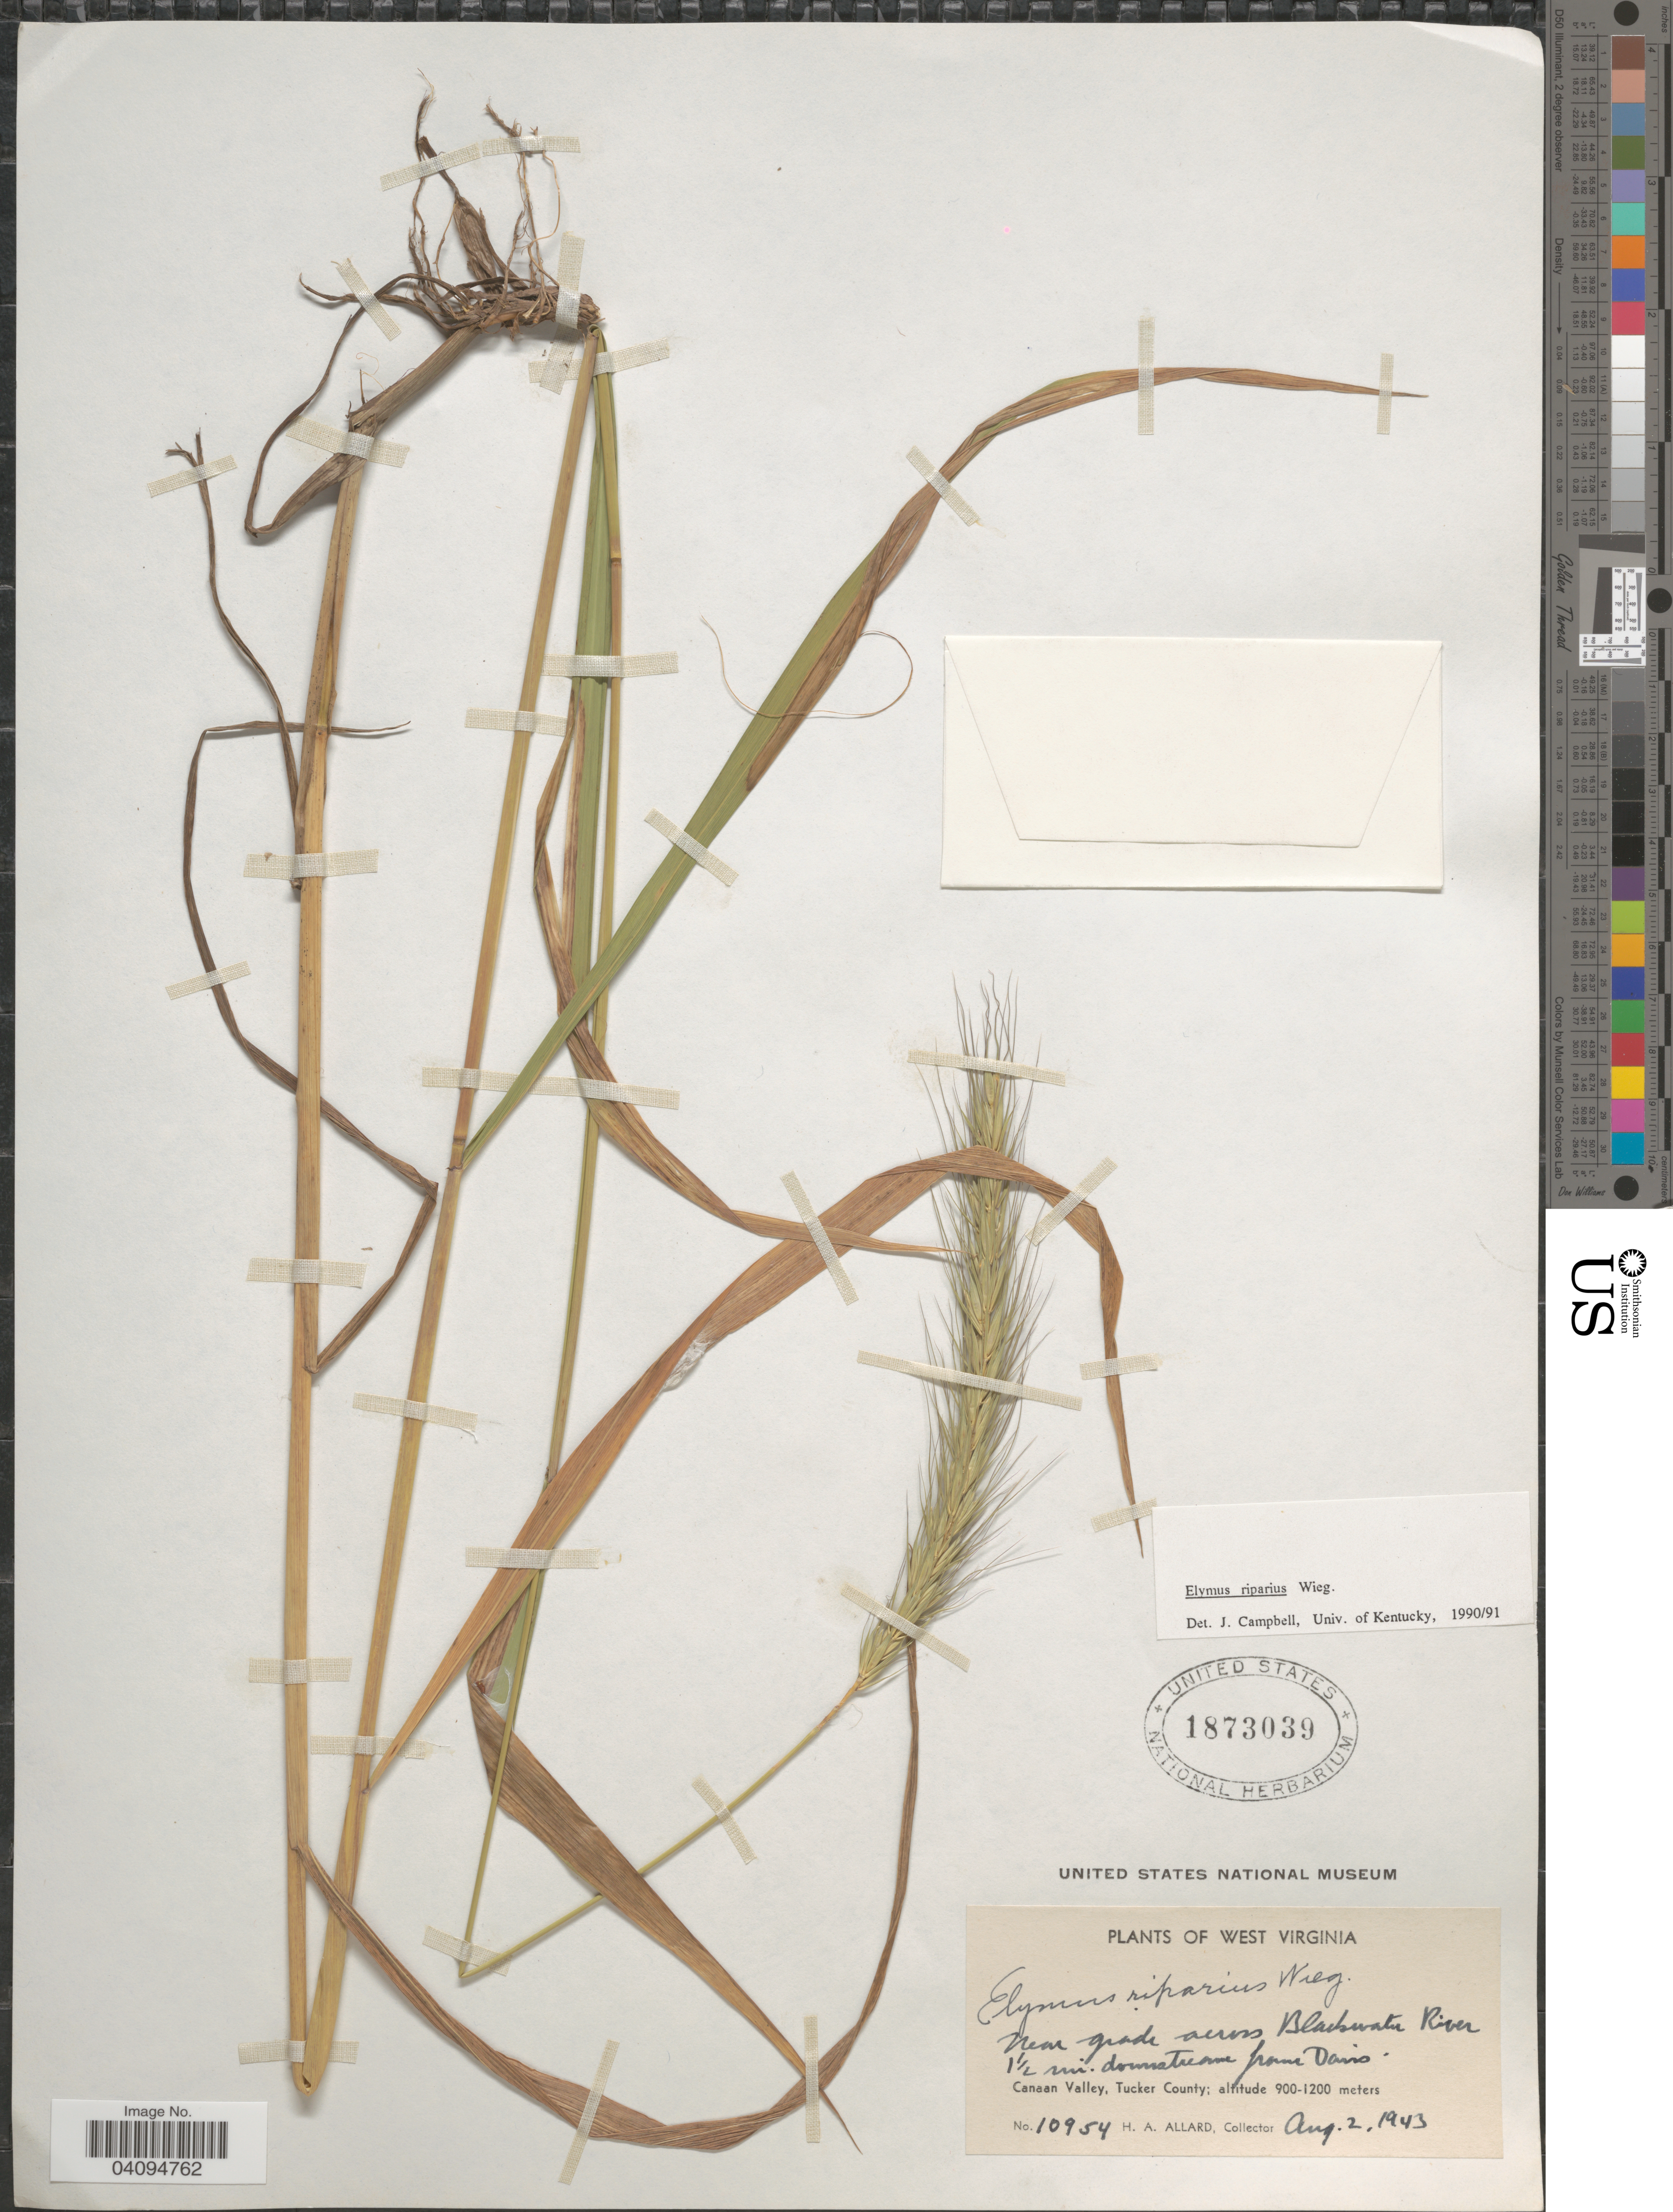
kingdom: Plantae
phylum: Tracheophyta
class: Liliopsida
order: Poales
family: Poaceae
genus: Elymus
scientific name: Elymus riparius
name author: Wiegand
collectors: H. A. Allard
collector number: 10954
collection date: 1943-08-02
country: United States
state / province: West Virginia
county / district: Tucker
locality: Near grade across Blackwater River. 1 ½ mi. downstream from Davis. Canaan Valley, Tucker County.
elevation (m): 900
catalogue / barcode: US 1873039